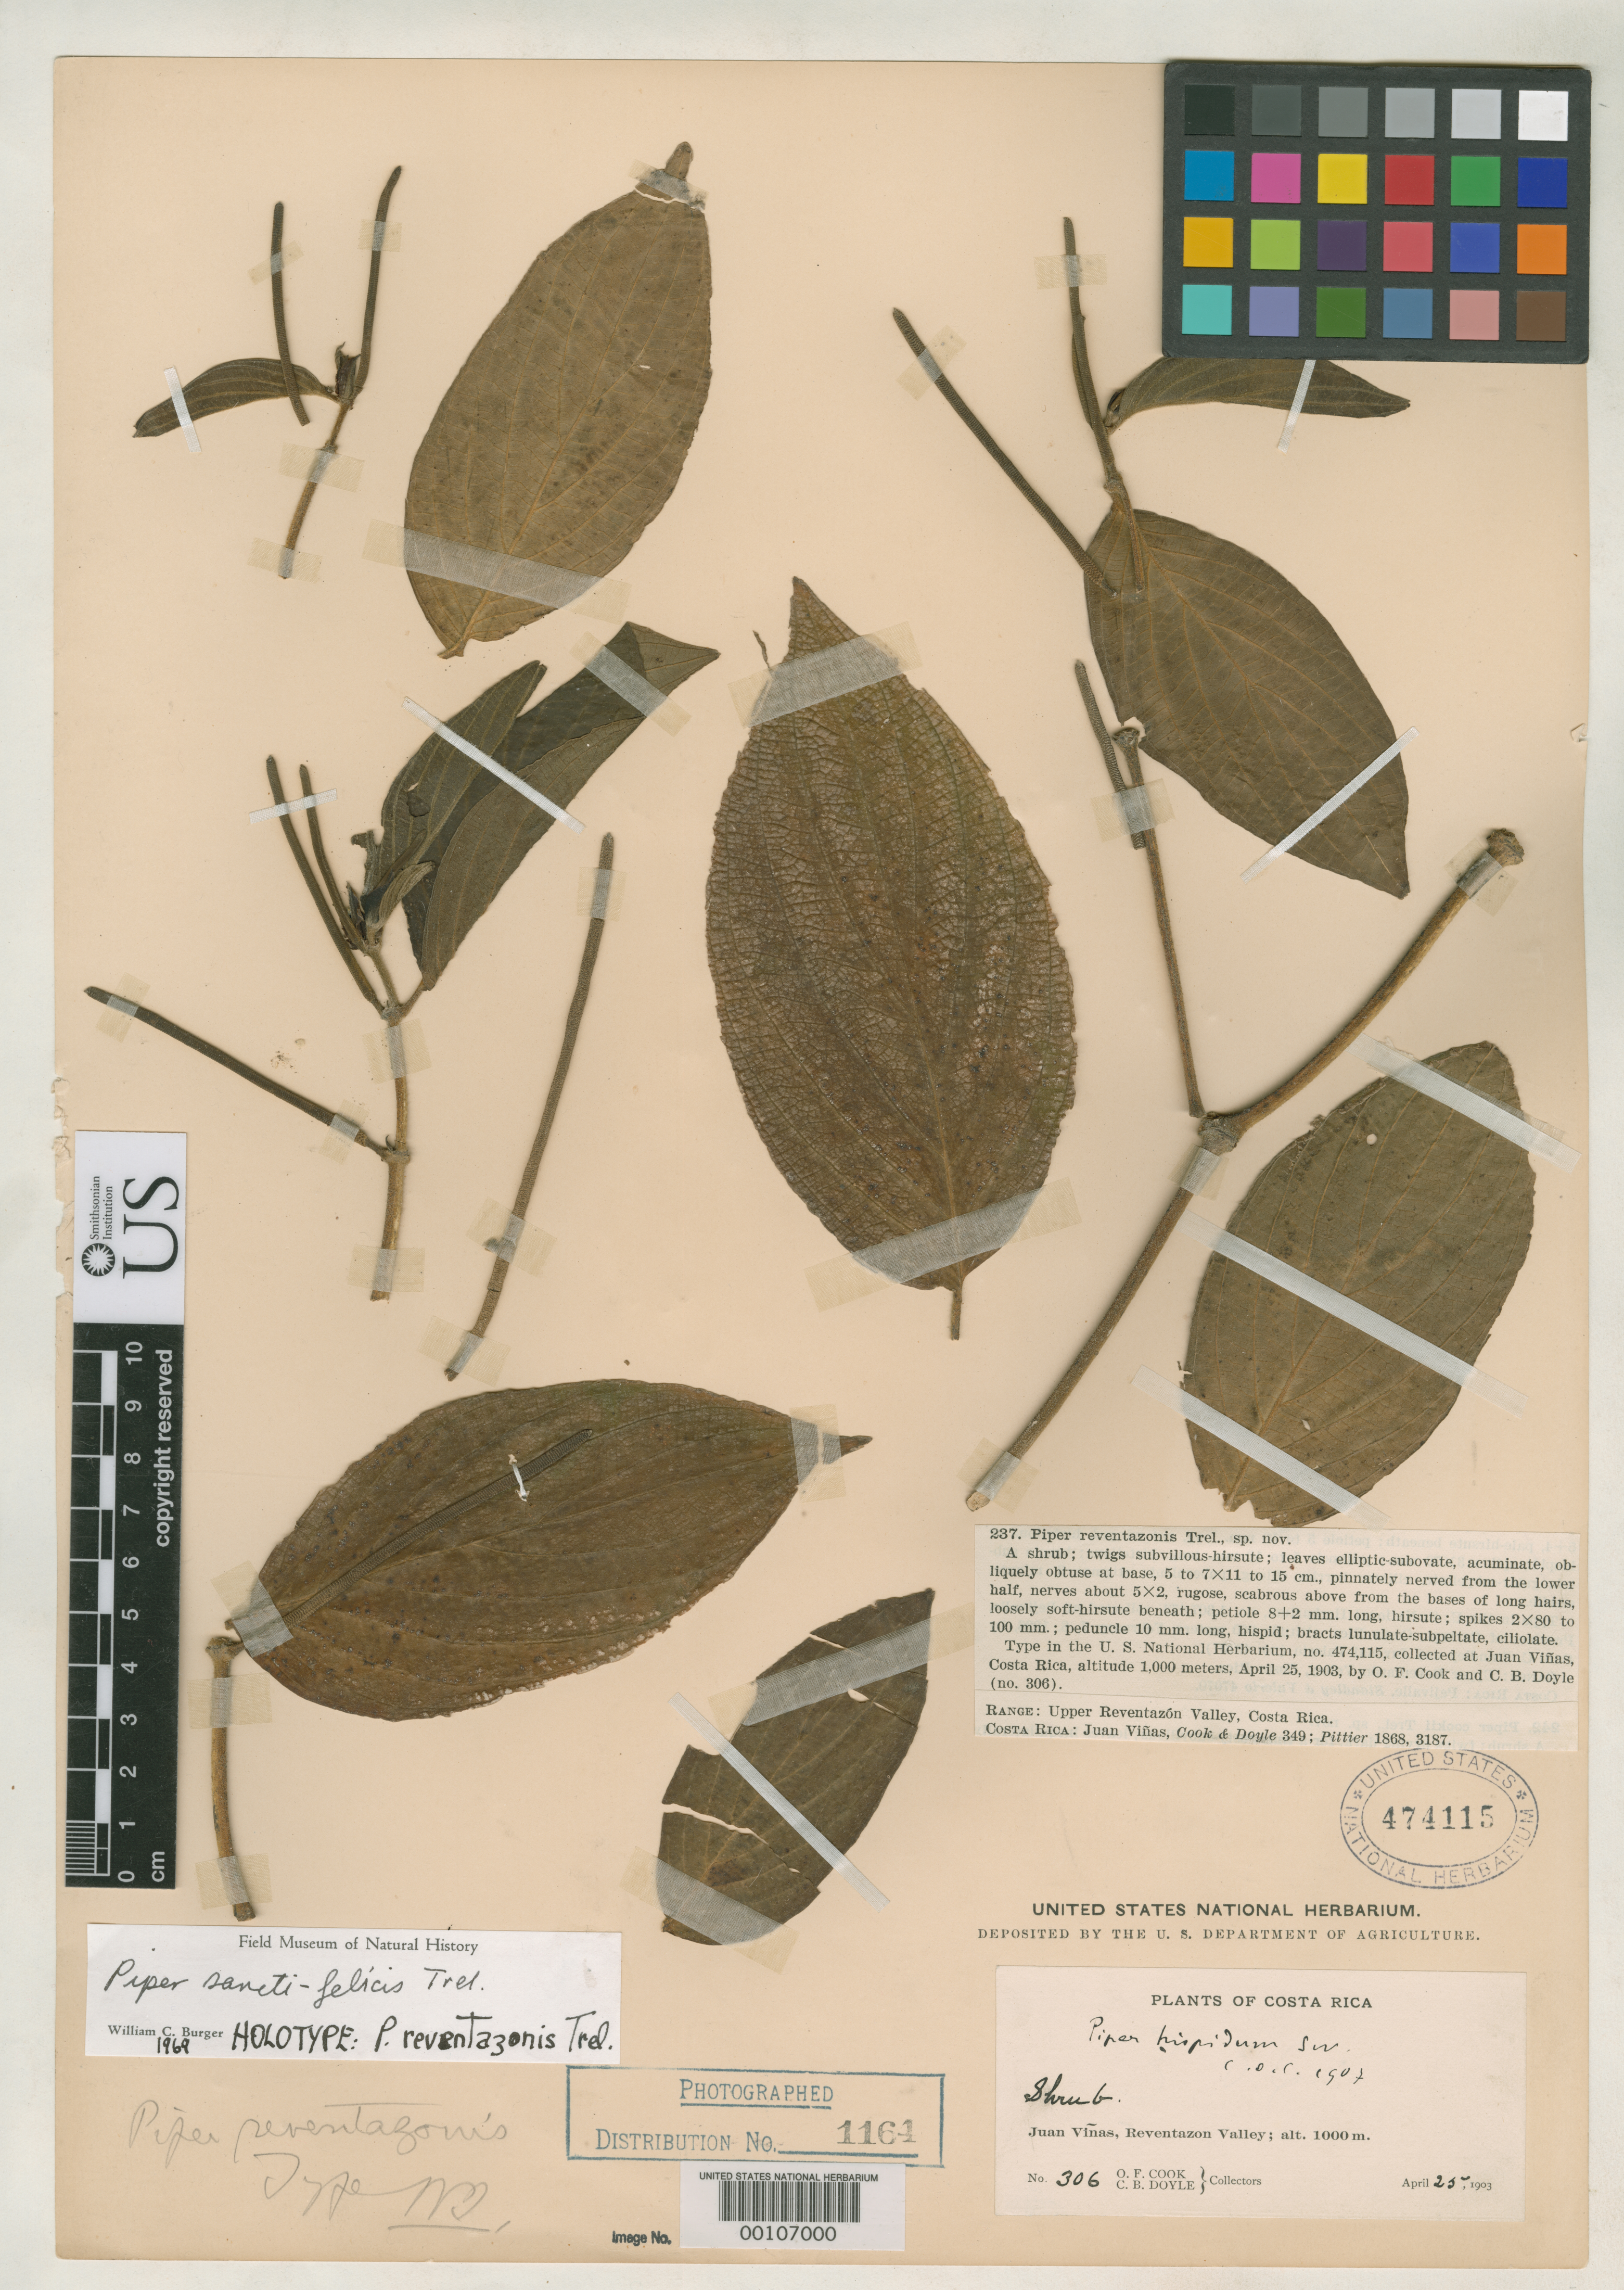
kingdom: Plantae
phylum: Tracheophyta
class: Magnoliopsida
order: Piperales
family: Piperaceae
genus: Piper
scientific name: Piper reventazonis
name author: Trel.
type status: Holotype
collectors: O. F. Cook & C. Doyle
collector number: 306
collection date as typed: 25 Apr 1903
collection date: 1903-04-25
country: Costa Rica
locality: Juan Vinas, Reventazon Valley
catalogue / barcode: US 474115